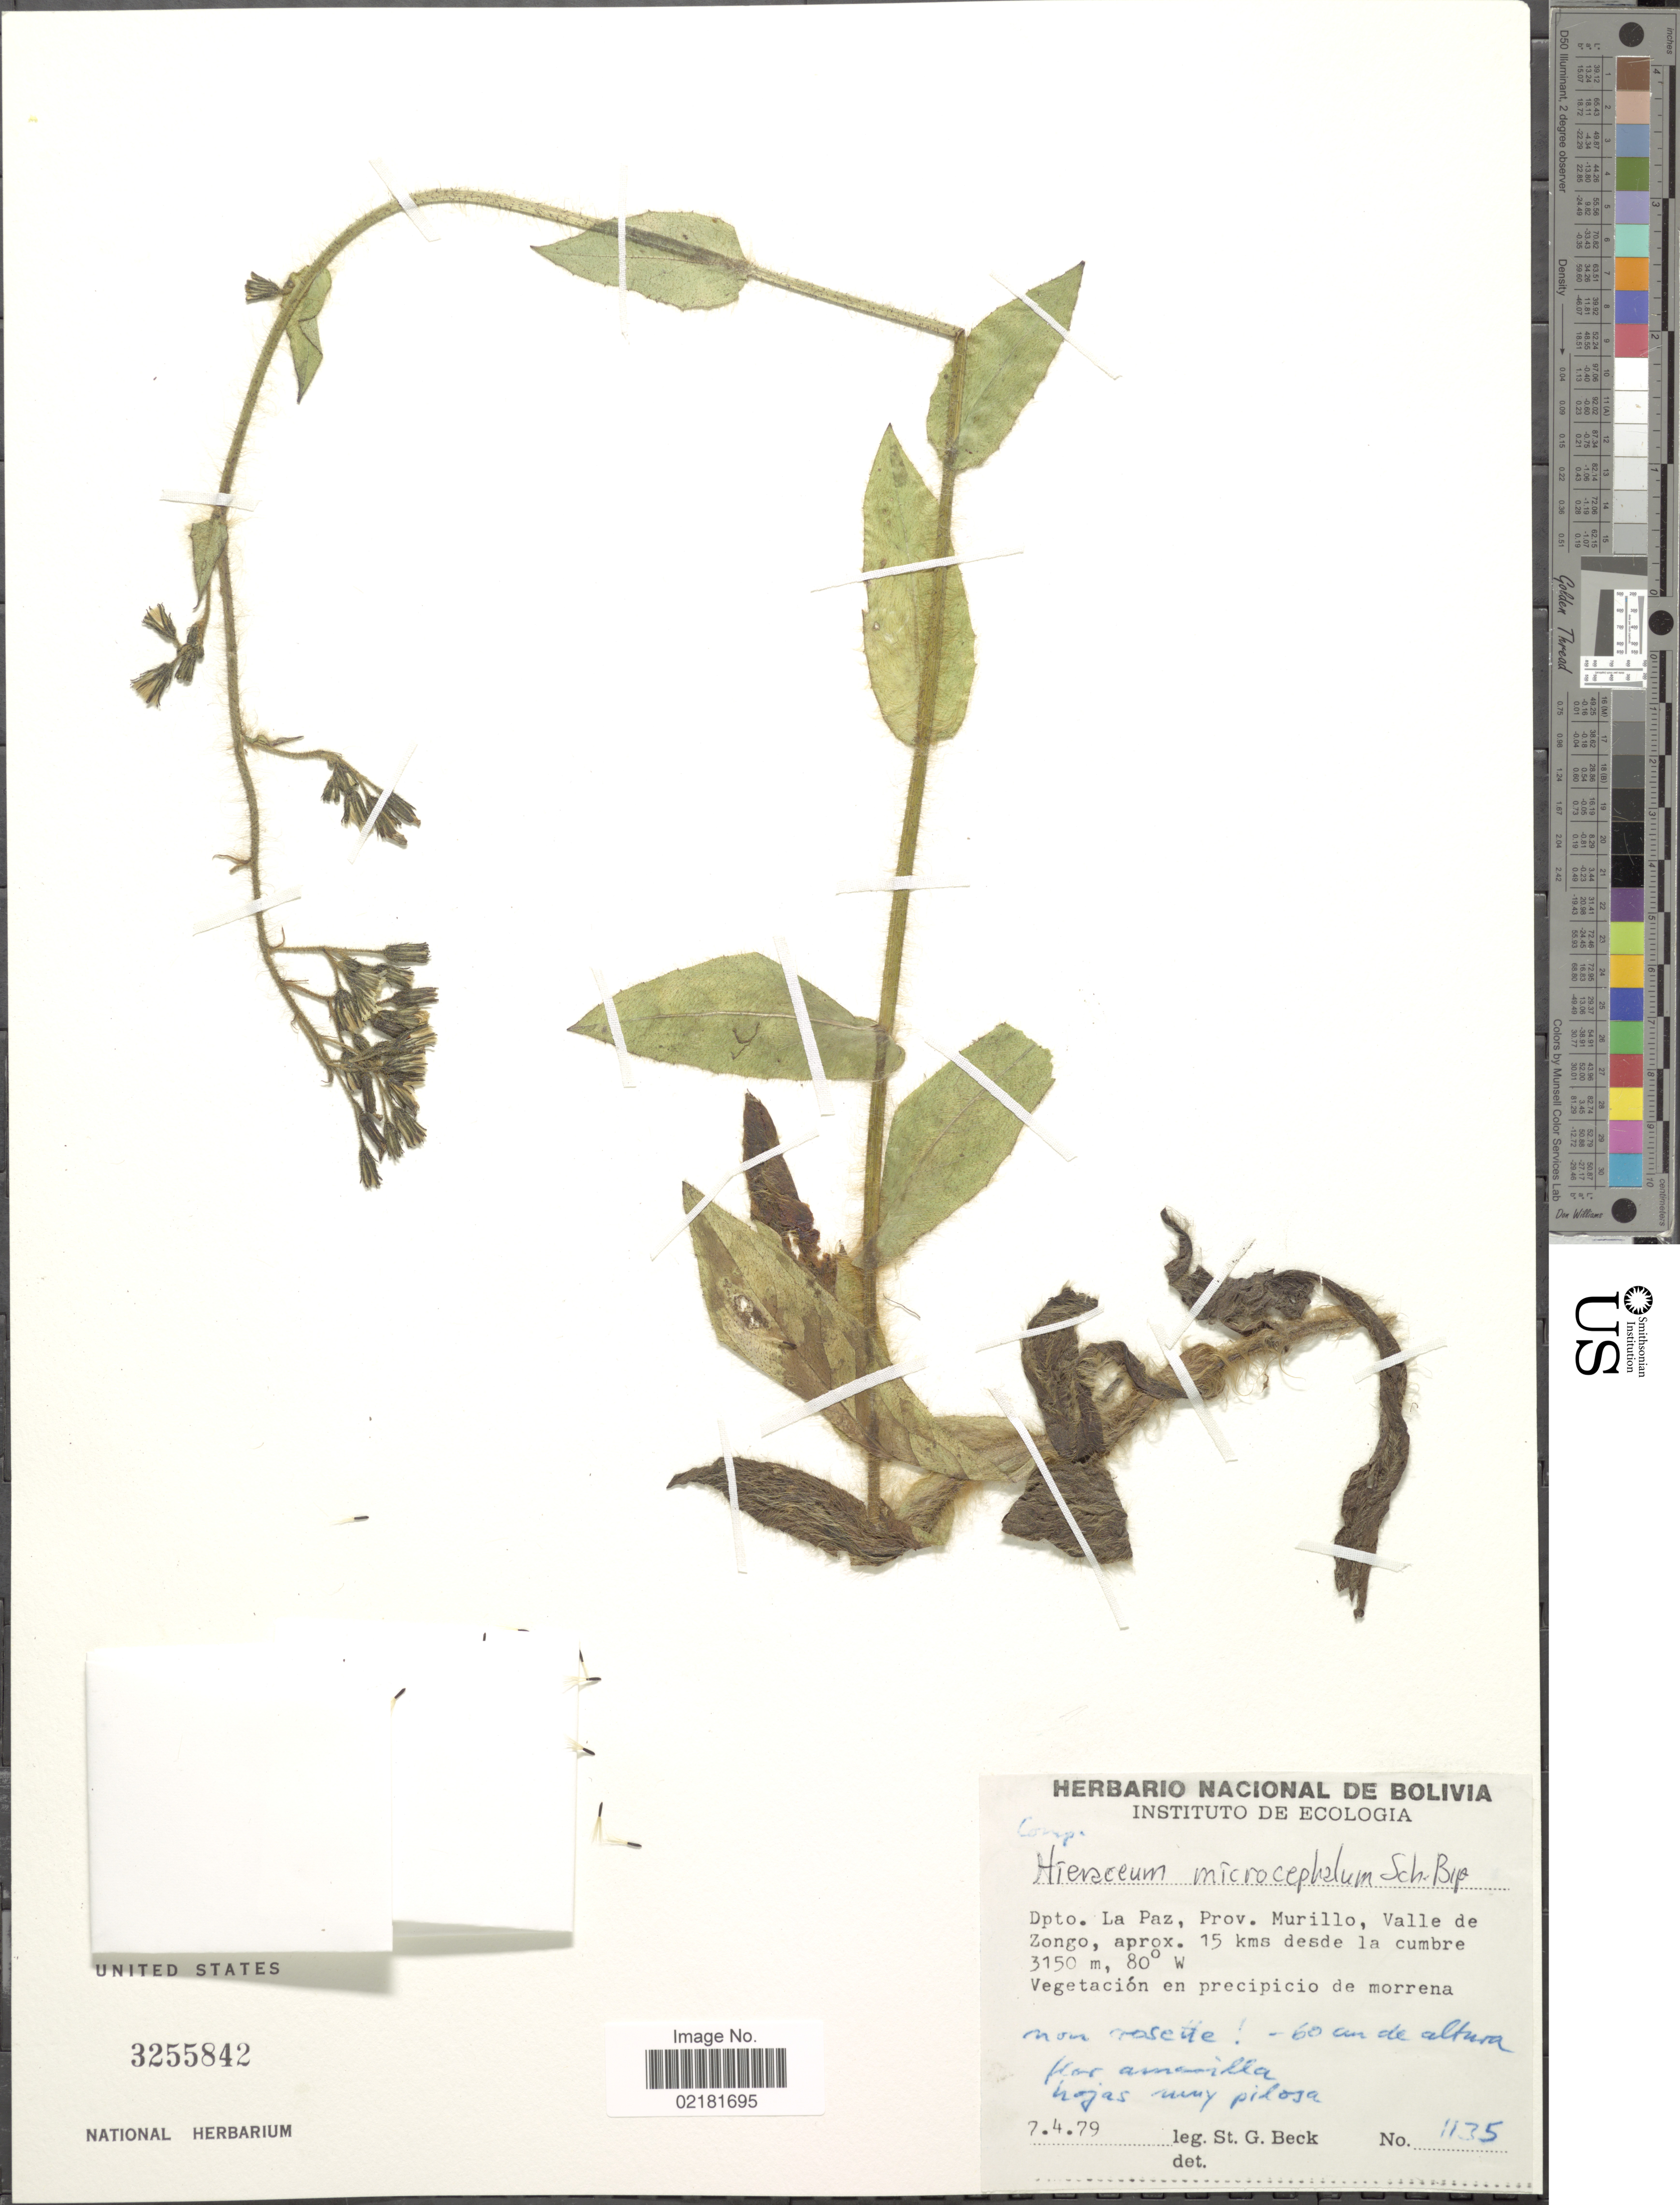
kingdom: Plantae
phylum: Tracheophyta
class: Magnoliopsida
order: Asterales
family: Asteraceae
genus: Hieracium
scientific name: Hieracium leptocephalum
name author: Benth.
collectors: S. G. Beck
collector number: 1135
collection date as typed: Transcribed d/m/y: 7/4/79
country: Bolivia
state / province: La Paz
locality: Prov. Murillo, Valle de Zongo, aprox. 15 kms desde la cumbre.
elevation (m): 3150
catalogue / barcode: US 3255842